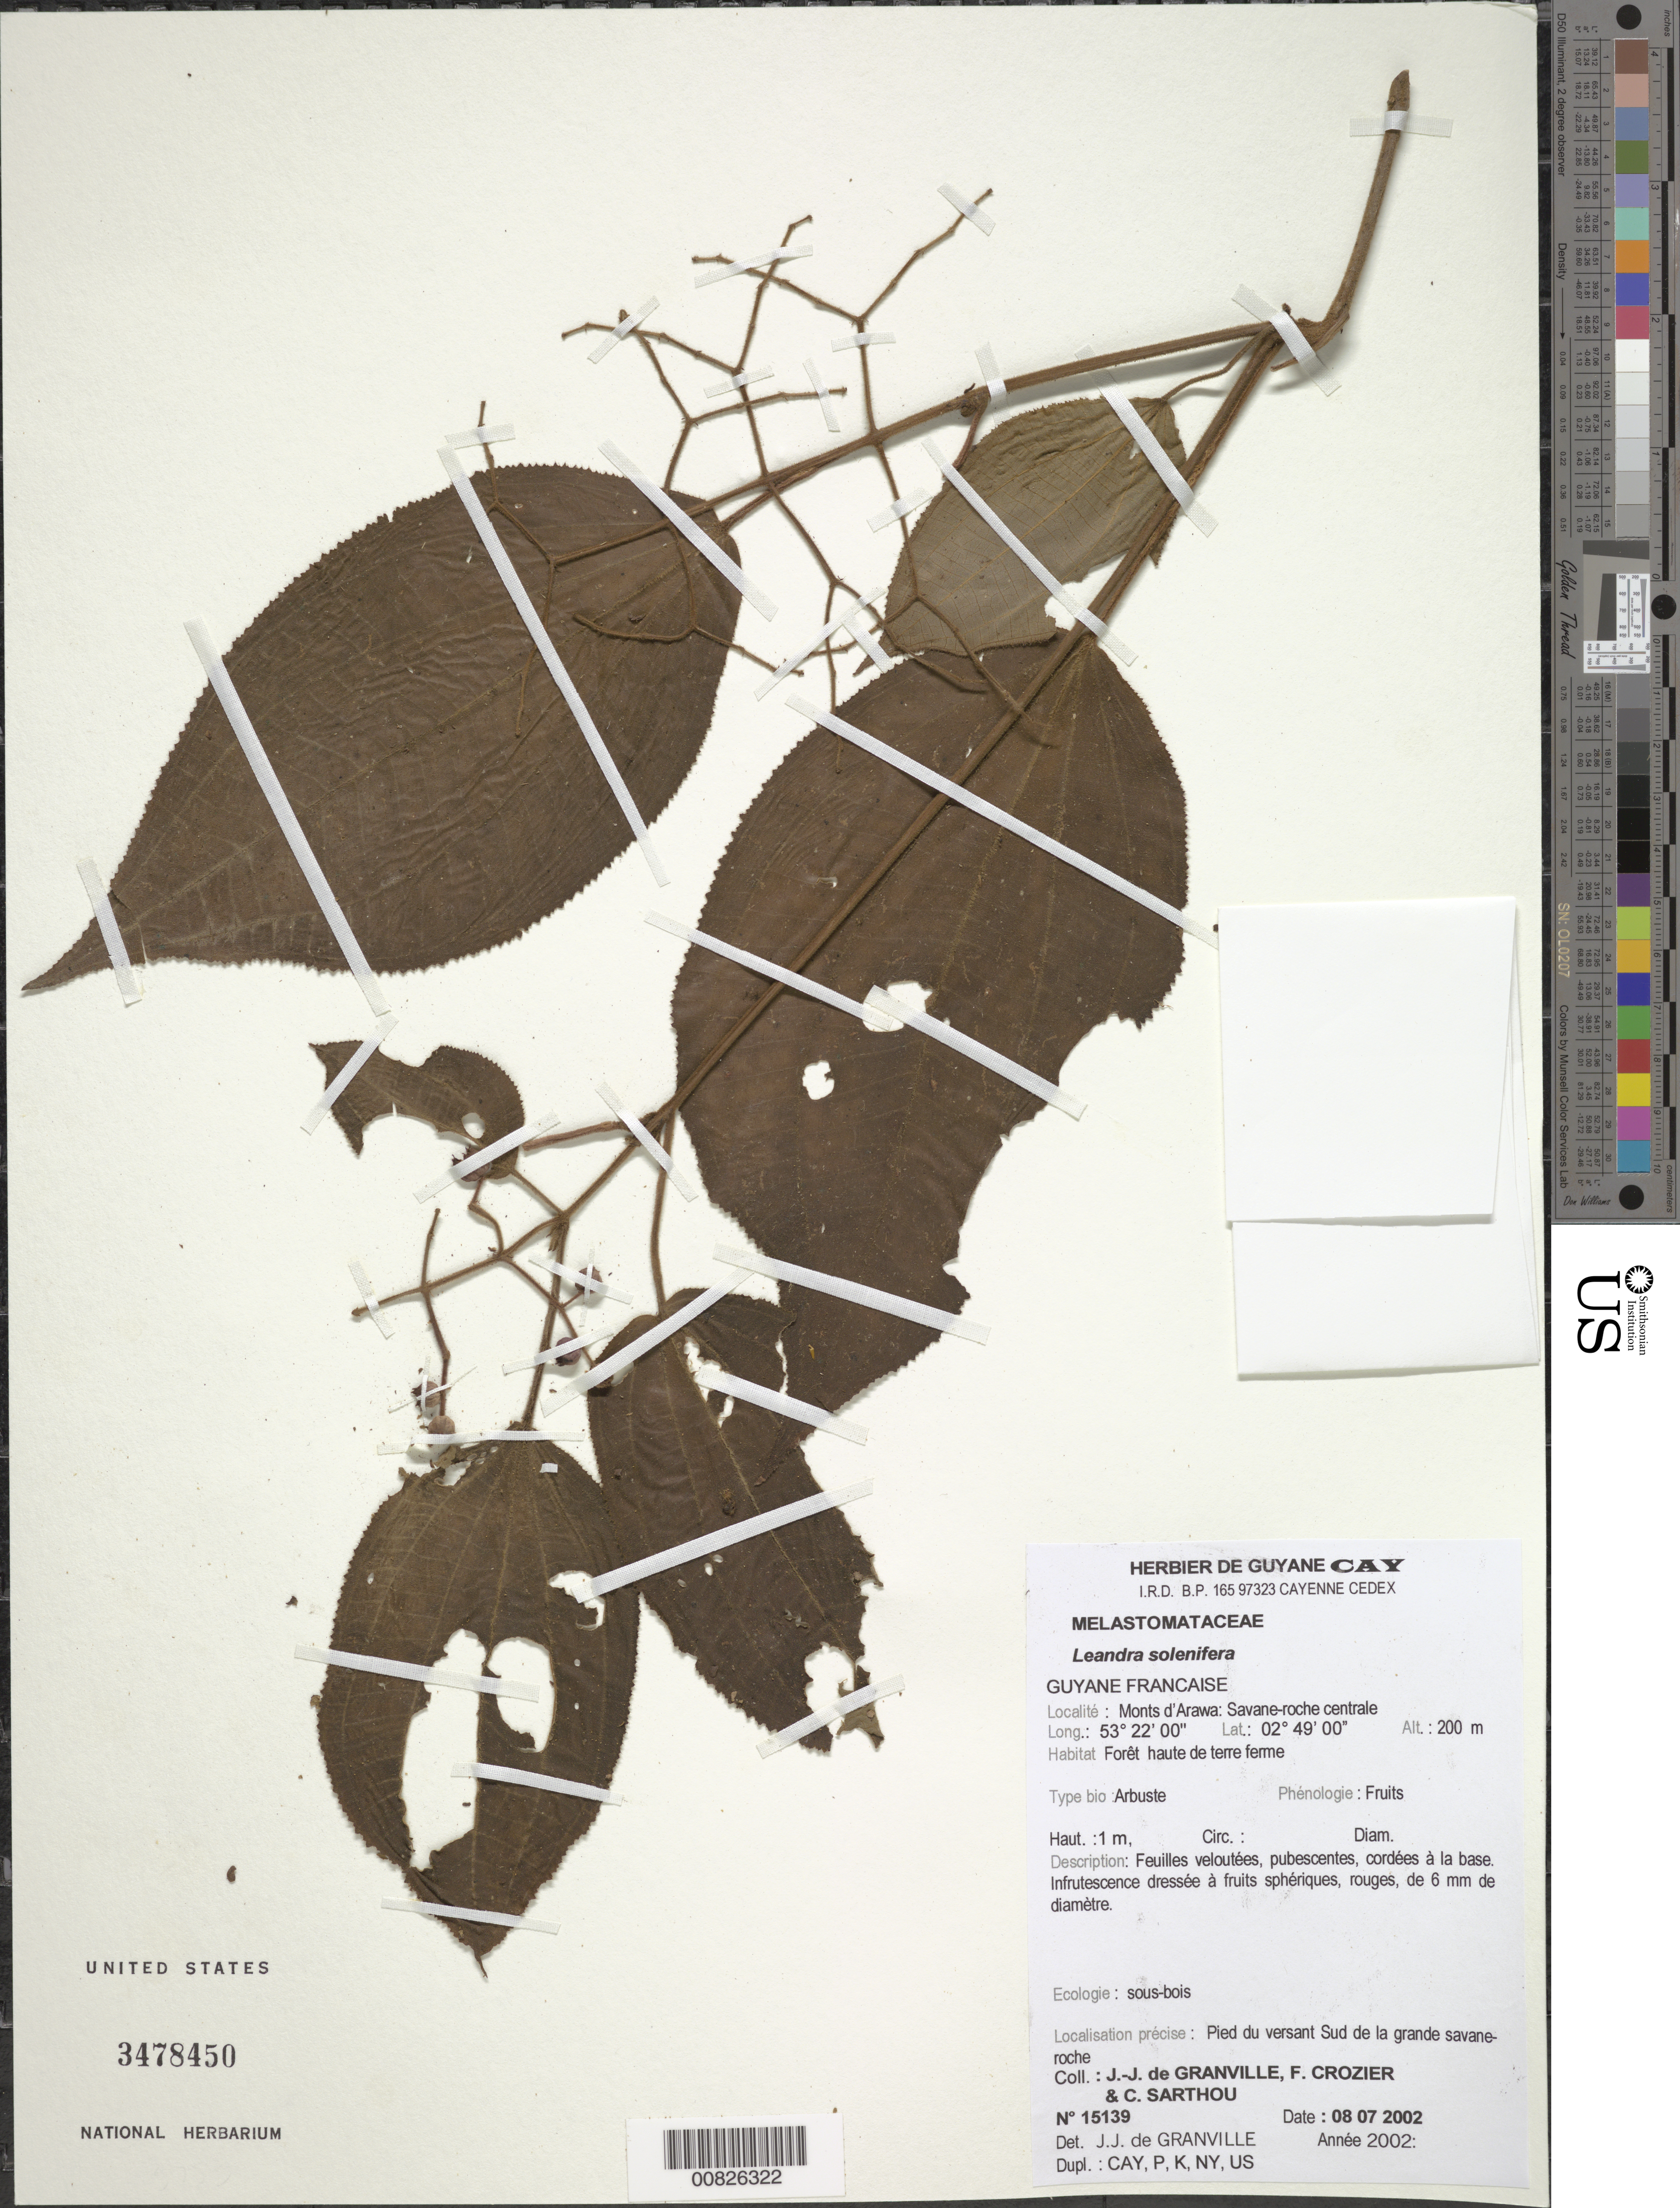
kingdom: Plantae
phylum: Tracheophyta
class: Magnoliopsida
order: Myrtales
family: Melastomataceae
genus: Leandra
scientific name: Leandra solenifera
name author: Cogn.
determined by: Granville, J. J. de, (CAY), Institut de Recherche pour le Developpement (IRD) (FRENCH GUIANA)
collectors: J.-J. de Granville, F. Crozier & C. Sarthou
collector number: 15139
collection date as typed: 8-Jul-02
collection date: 2002-07-08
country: French Guiana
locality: Monts d'Arawa, zone de la savane-roche centrale, pied du versant sud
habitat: Forêt haute de terre ferme; sous-bois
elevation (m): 200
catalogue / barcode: US 3478450